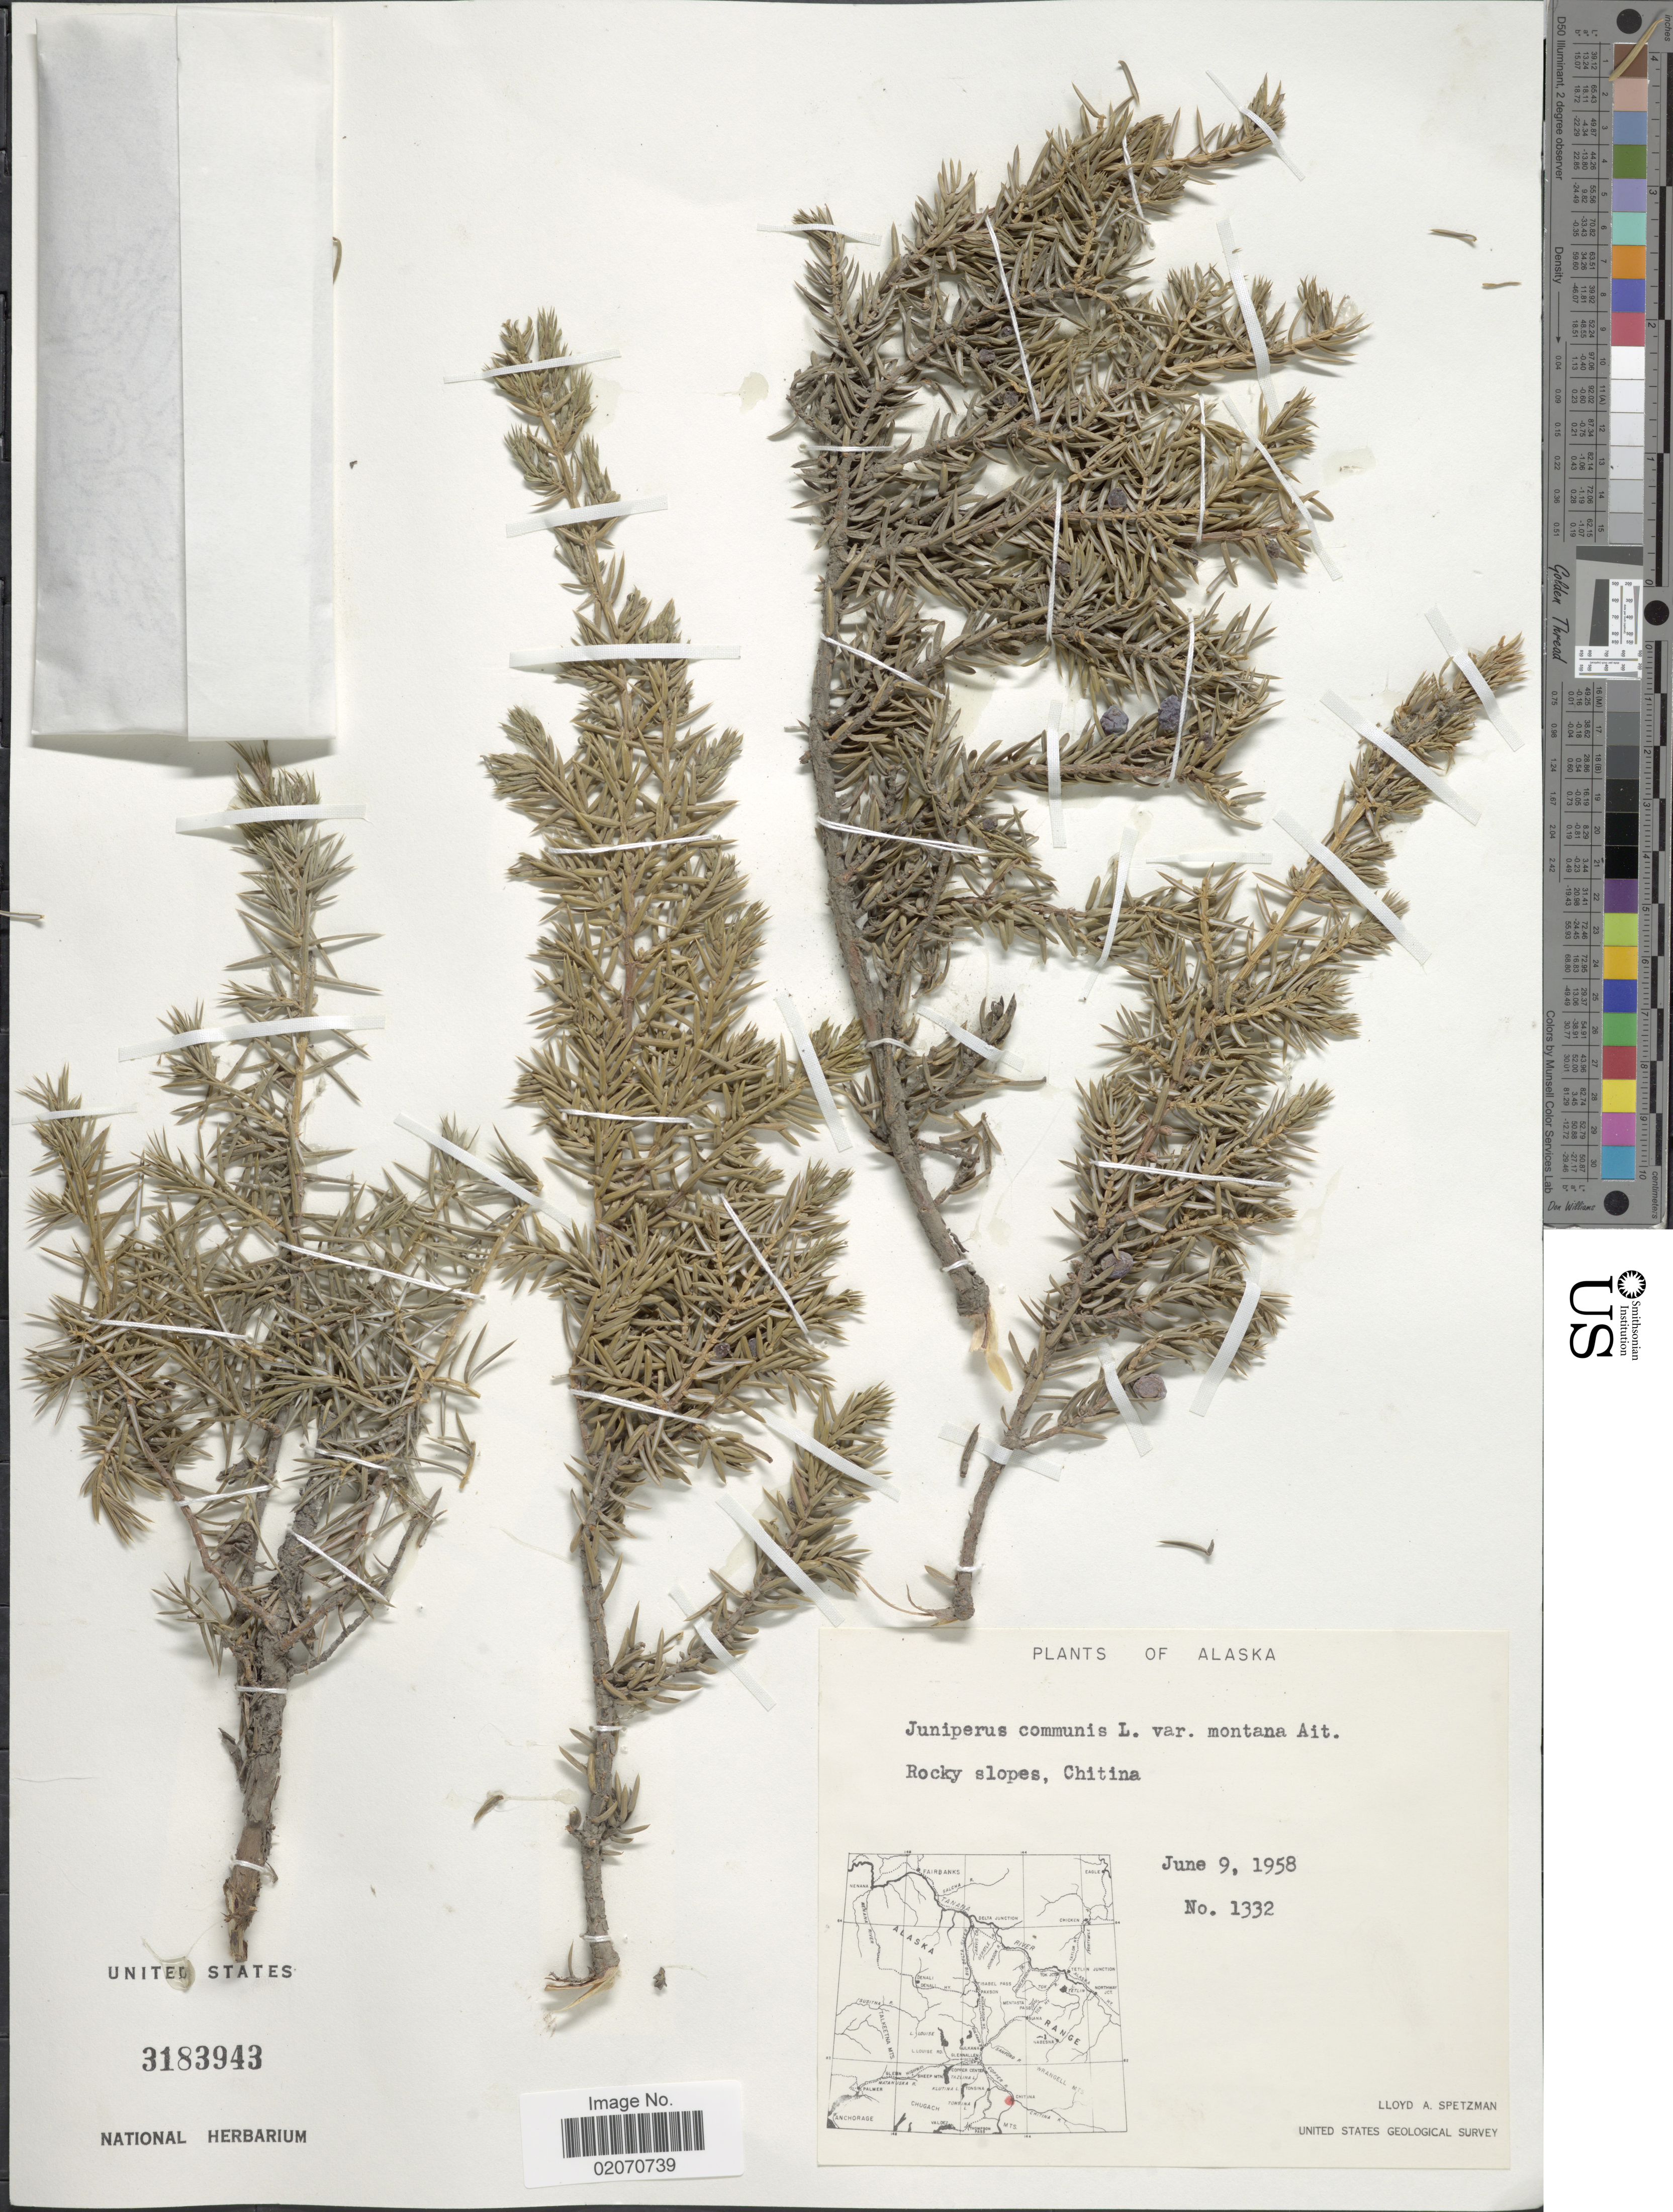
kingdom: Plantae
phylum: Tracheophyta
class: Pinopsida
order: Pinales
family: Cupressaceae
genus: Juniperus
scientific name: Juniperus communis subsp. nana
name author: (Willd.) Syme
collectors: L. Spetzman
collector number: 1332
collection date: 1958-06-09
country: United States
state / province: Alaska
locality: Chitina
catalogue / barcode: US 3183943